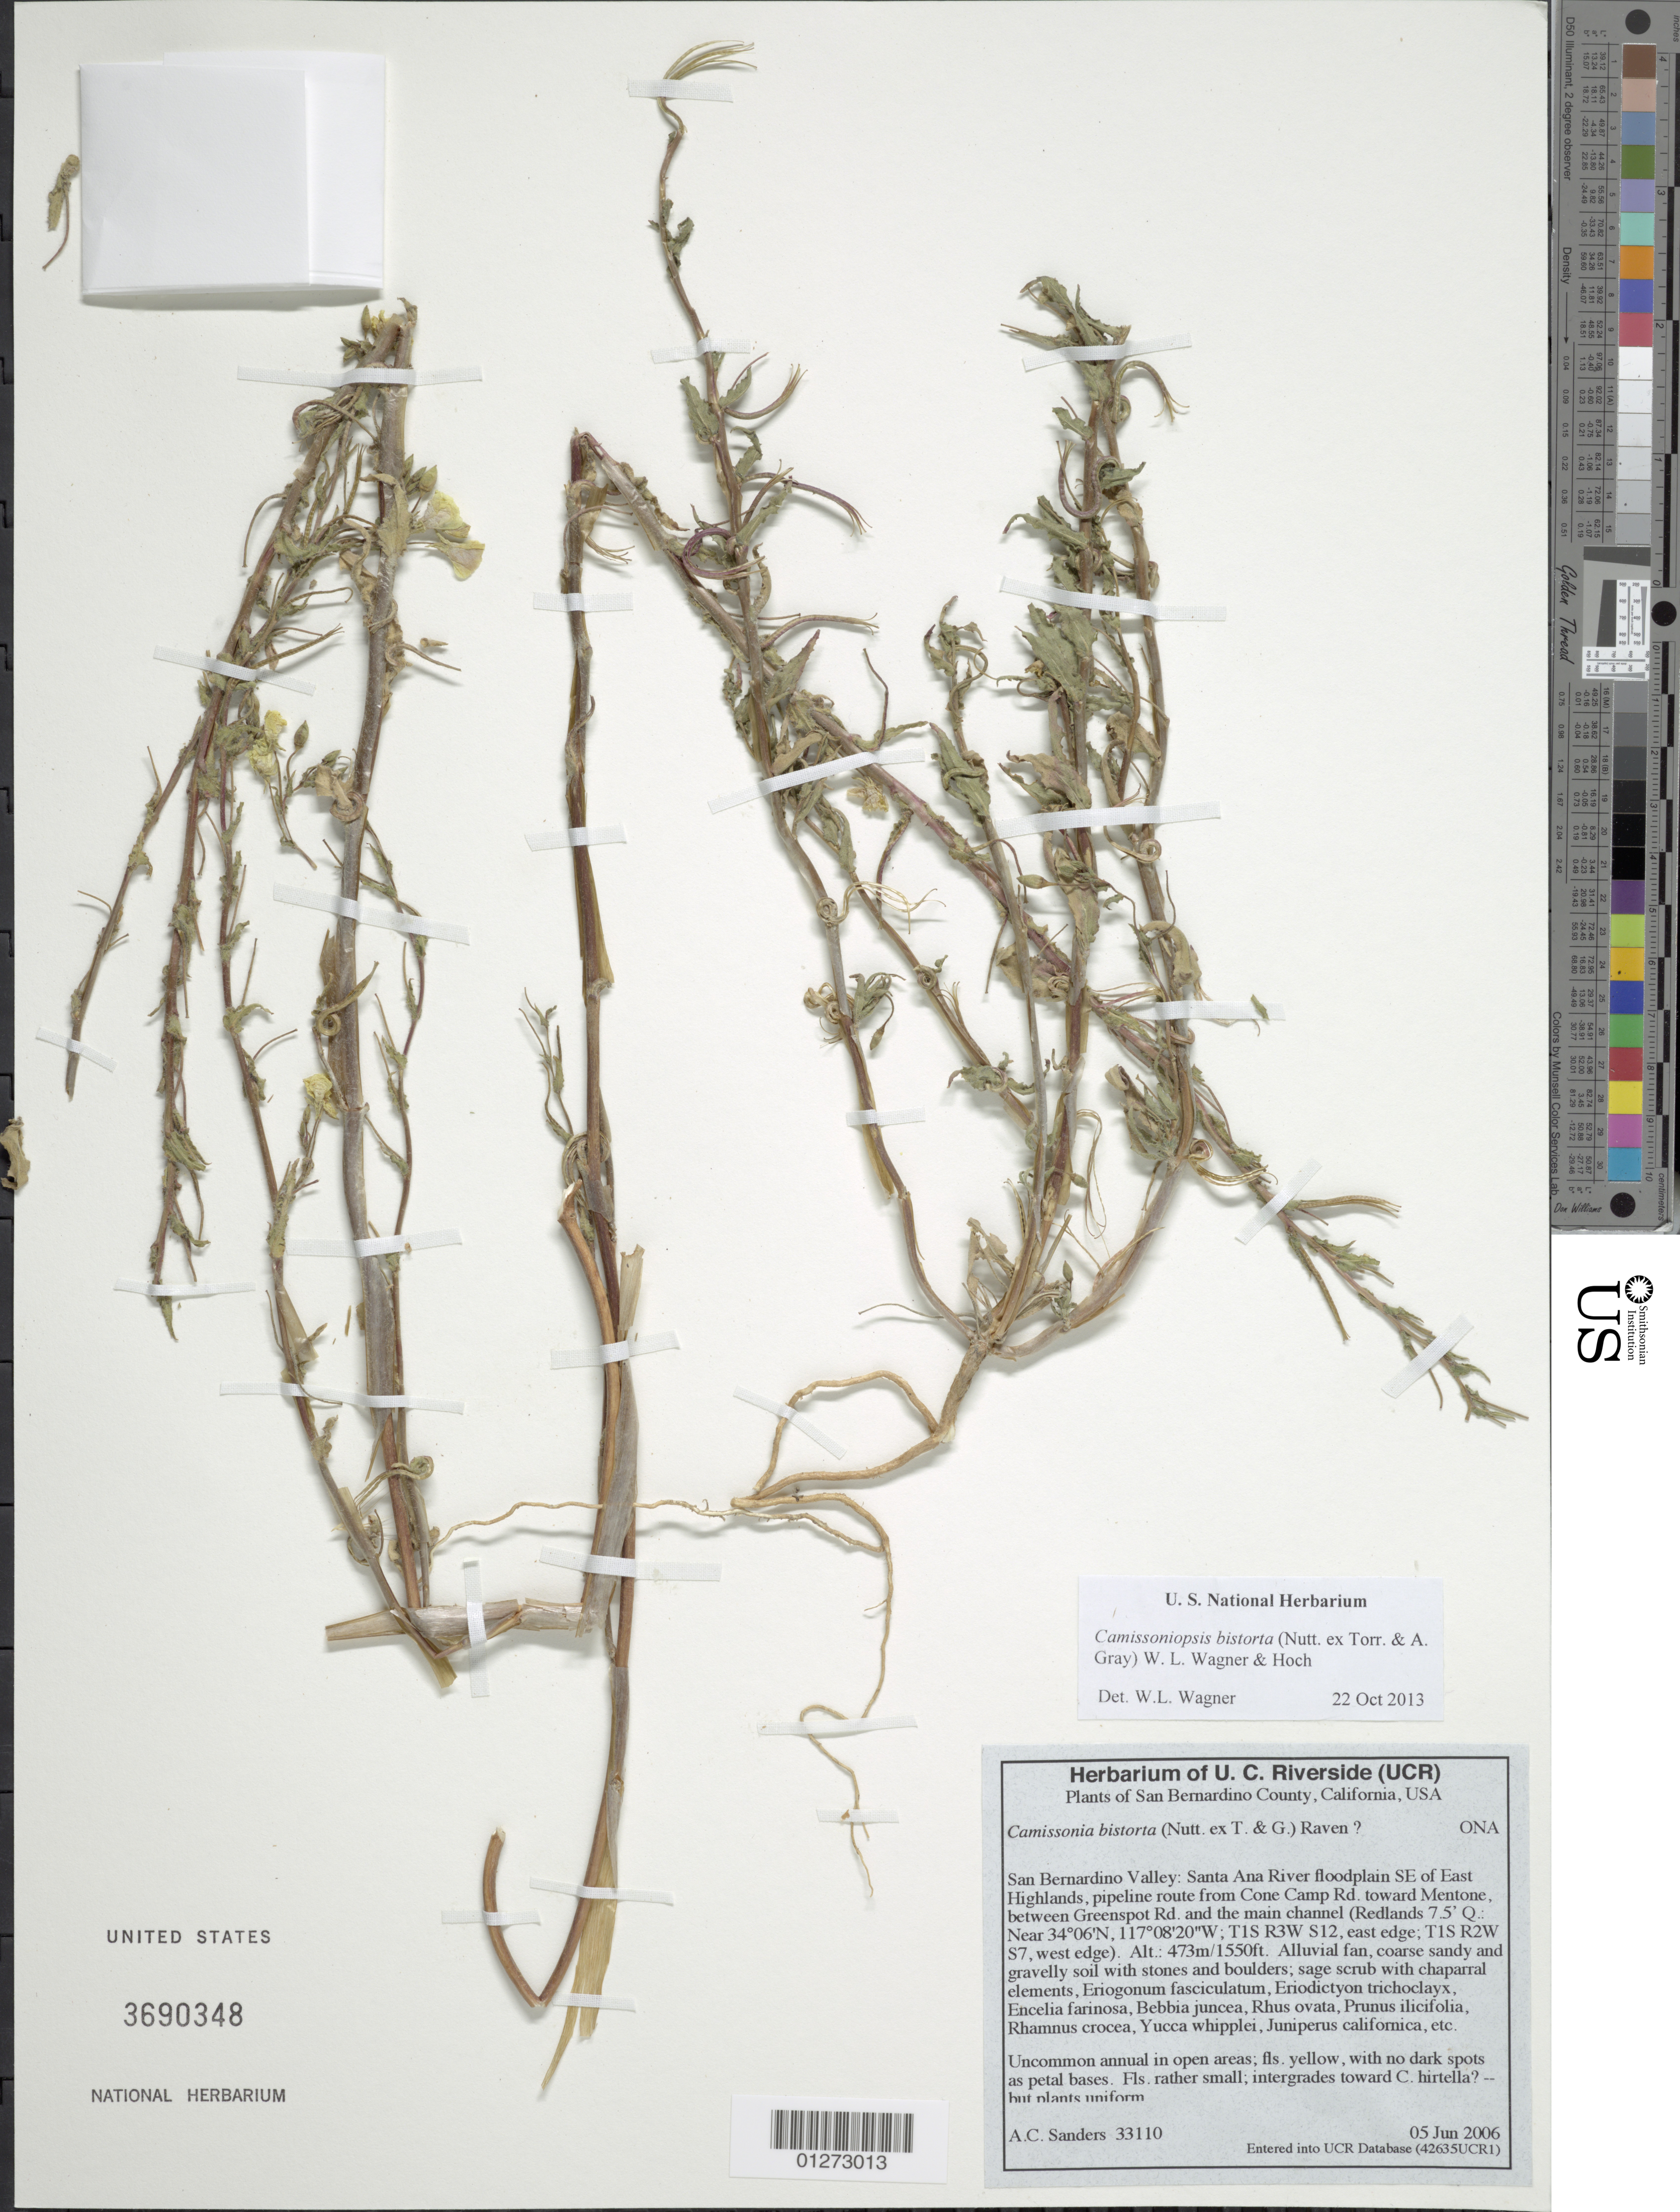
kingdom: Plantae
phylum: Tracheophyta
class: Magnoliopsida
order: Myrtales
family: Onagraceae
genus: Camissoniopsis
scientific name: Camissoniopsis bistorta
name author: (Nutt. ex Torr. & A. Gray) W.L. Wagner & Hoch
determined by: Wagner, W. L., (BOT), Smithsonian Institution - National Museum of Natural History (UNITED STATES)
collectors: A. Sanders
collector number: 33110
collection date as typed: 05 Jun 2006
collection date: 2006-06-05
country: United States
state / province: California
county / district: San Bernardino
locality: San Bernardino Valley, Santa Ana River floodplain SE of East Highlands, pipeline route from Cone Camp Rd. toward Mentone, between Greenspot Rd. and the main channel.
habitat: Sage scrub with chaparral elements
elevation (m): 473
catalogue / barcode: US 3690348